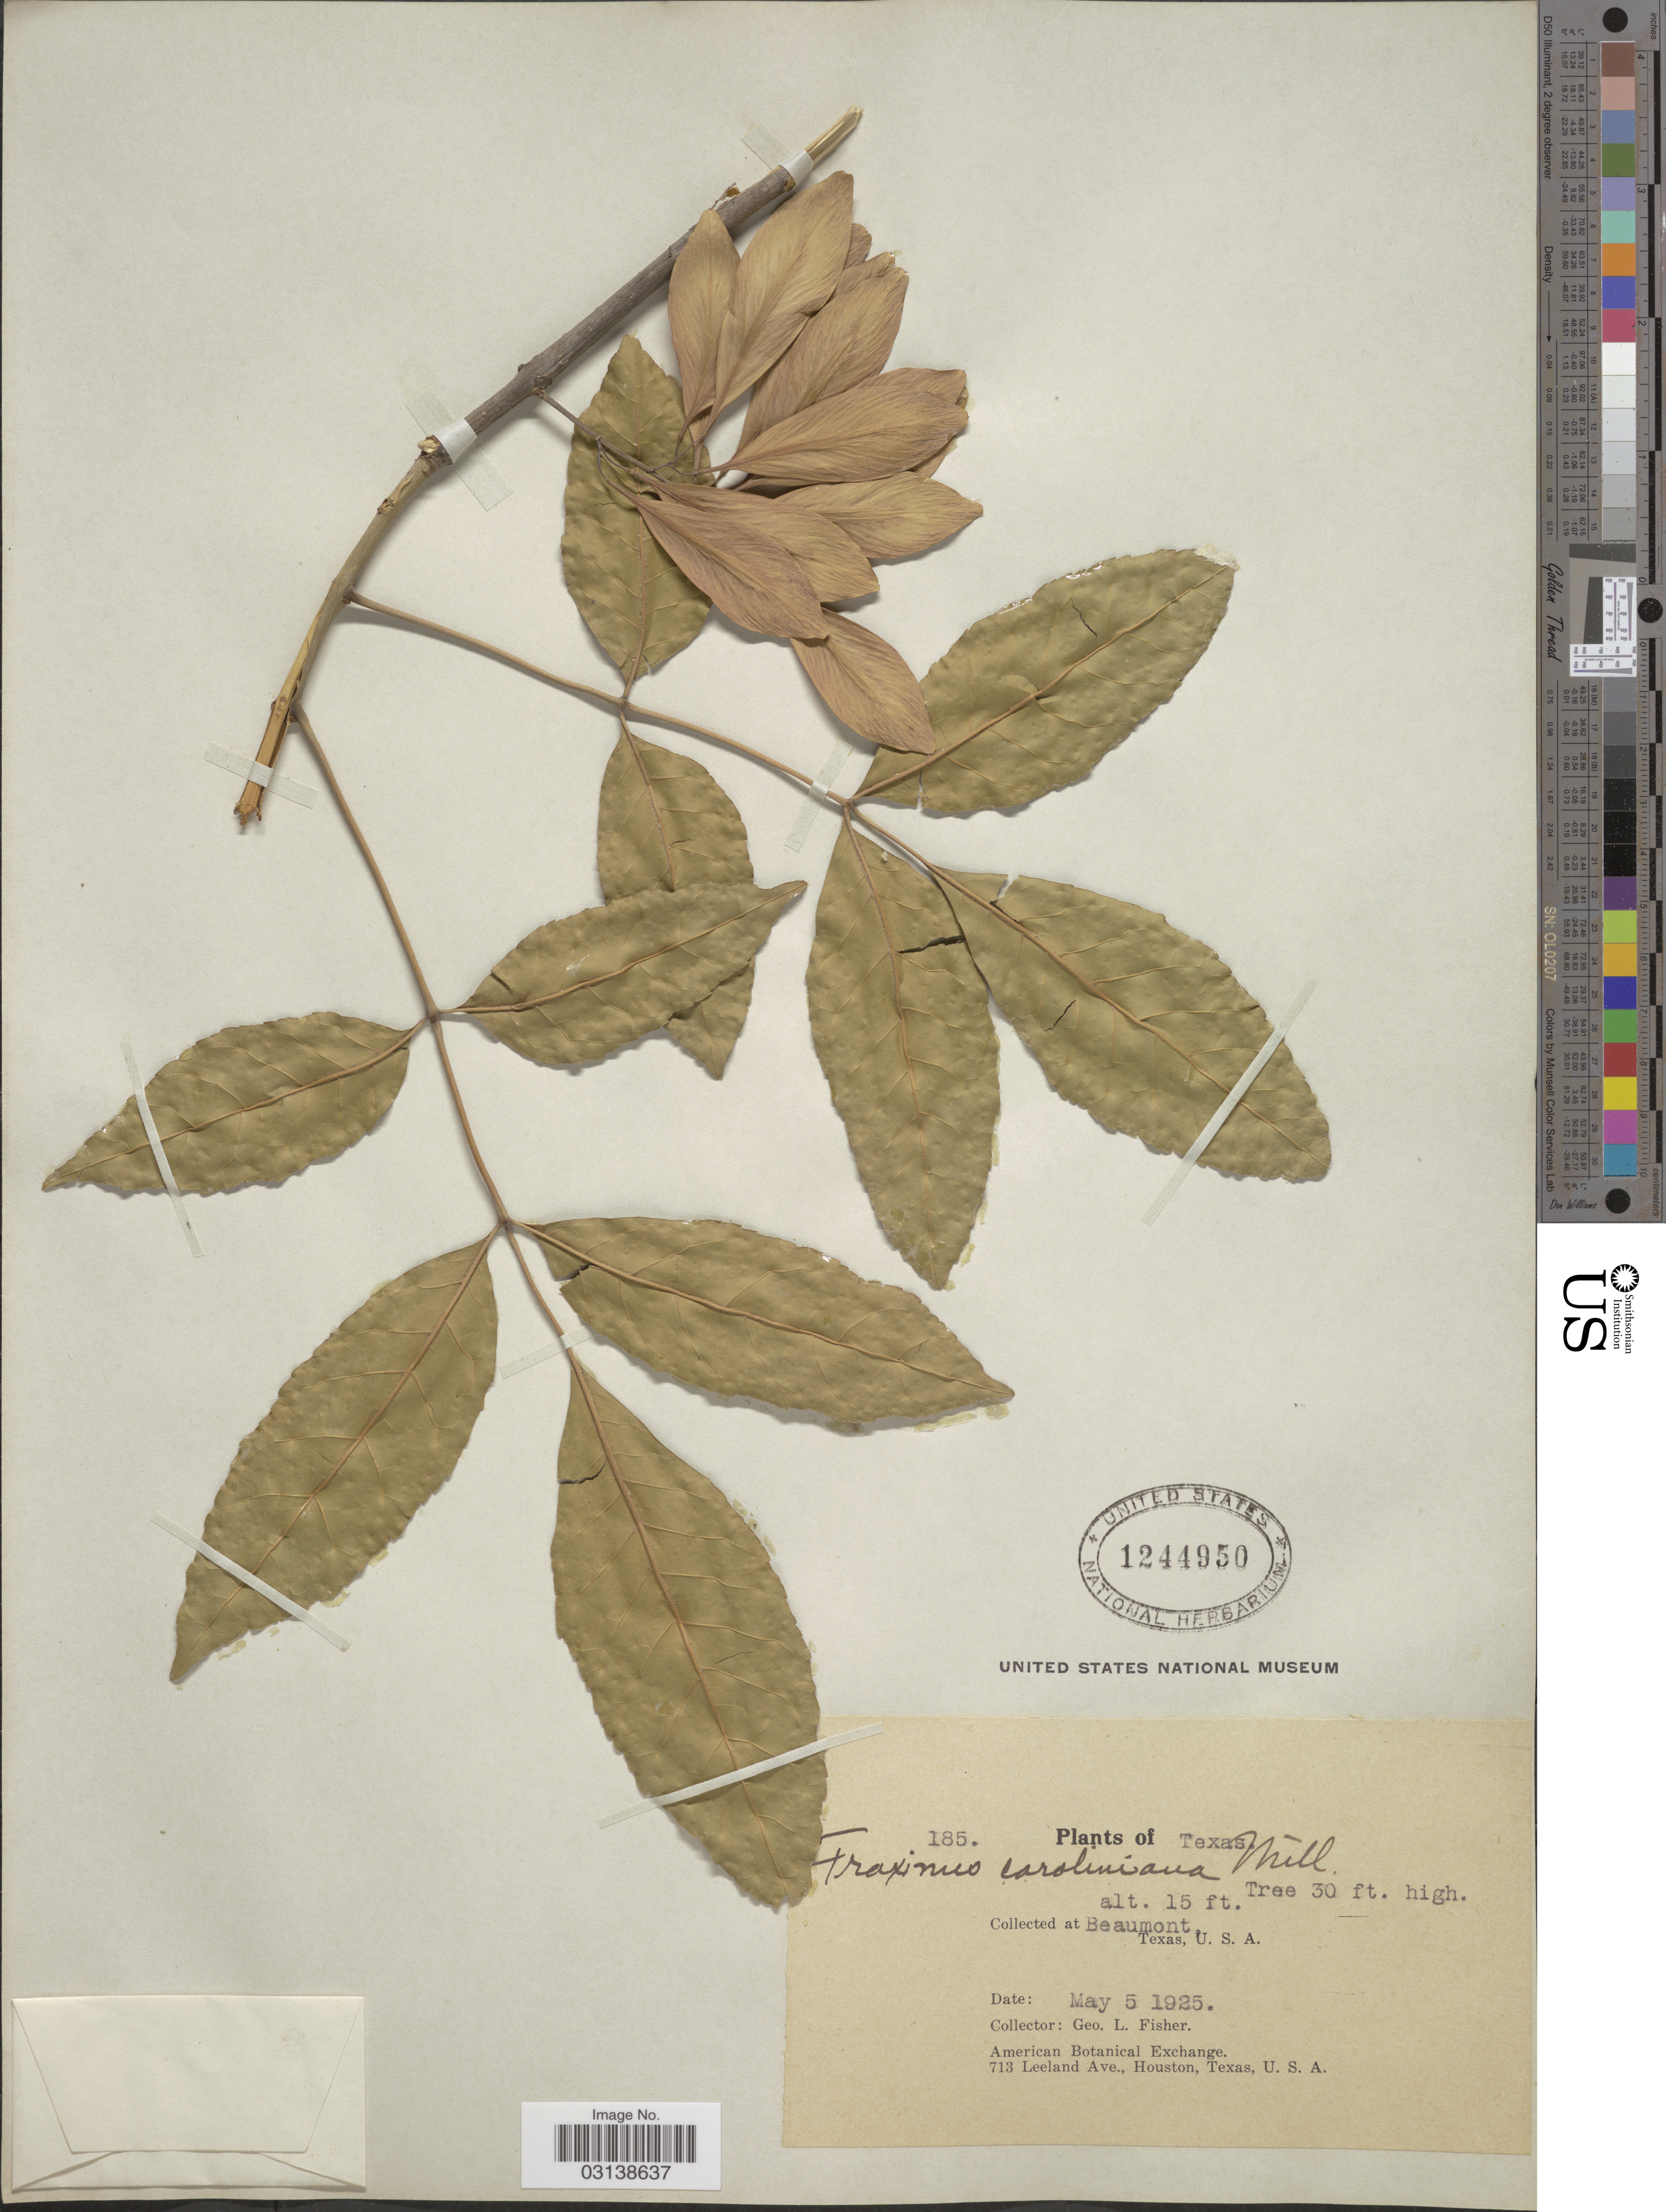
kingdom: Plantae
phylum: Tracheophyta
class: Magnoliopsida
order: Lamiales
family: Oleaceae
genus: Fraxinus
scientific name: Fraxinus caroliniana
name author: Mill.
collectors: G. L. Fisher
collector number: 185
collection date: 1925-05-05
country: United States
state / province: Texas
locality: Beaumont.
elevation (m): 5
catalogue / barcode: US 1244950